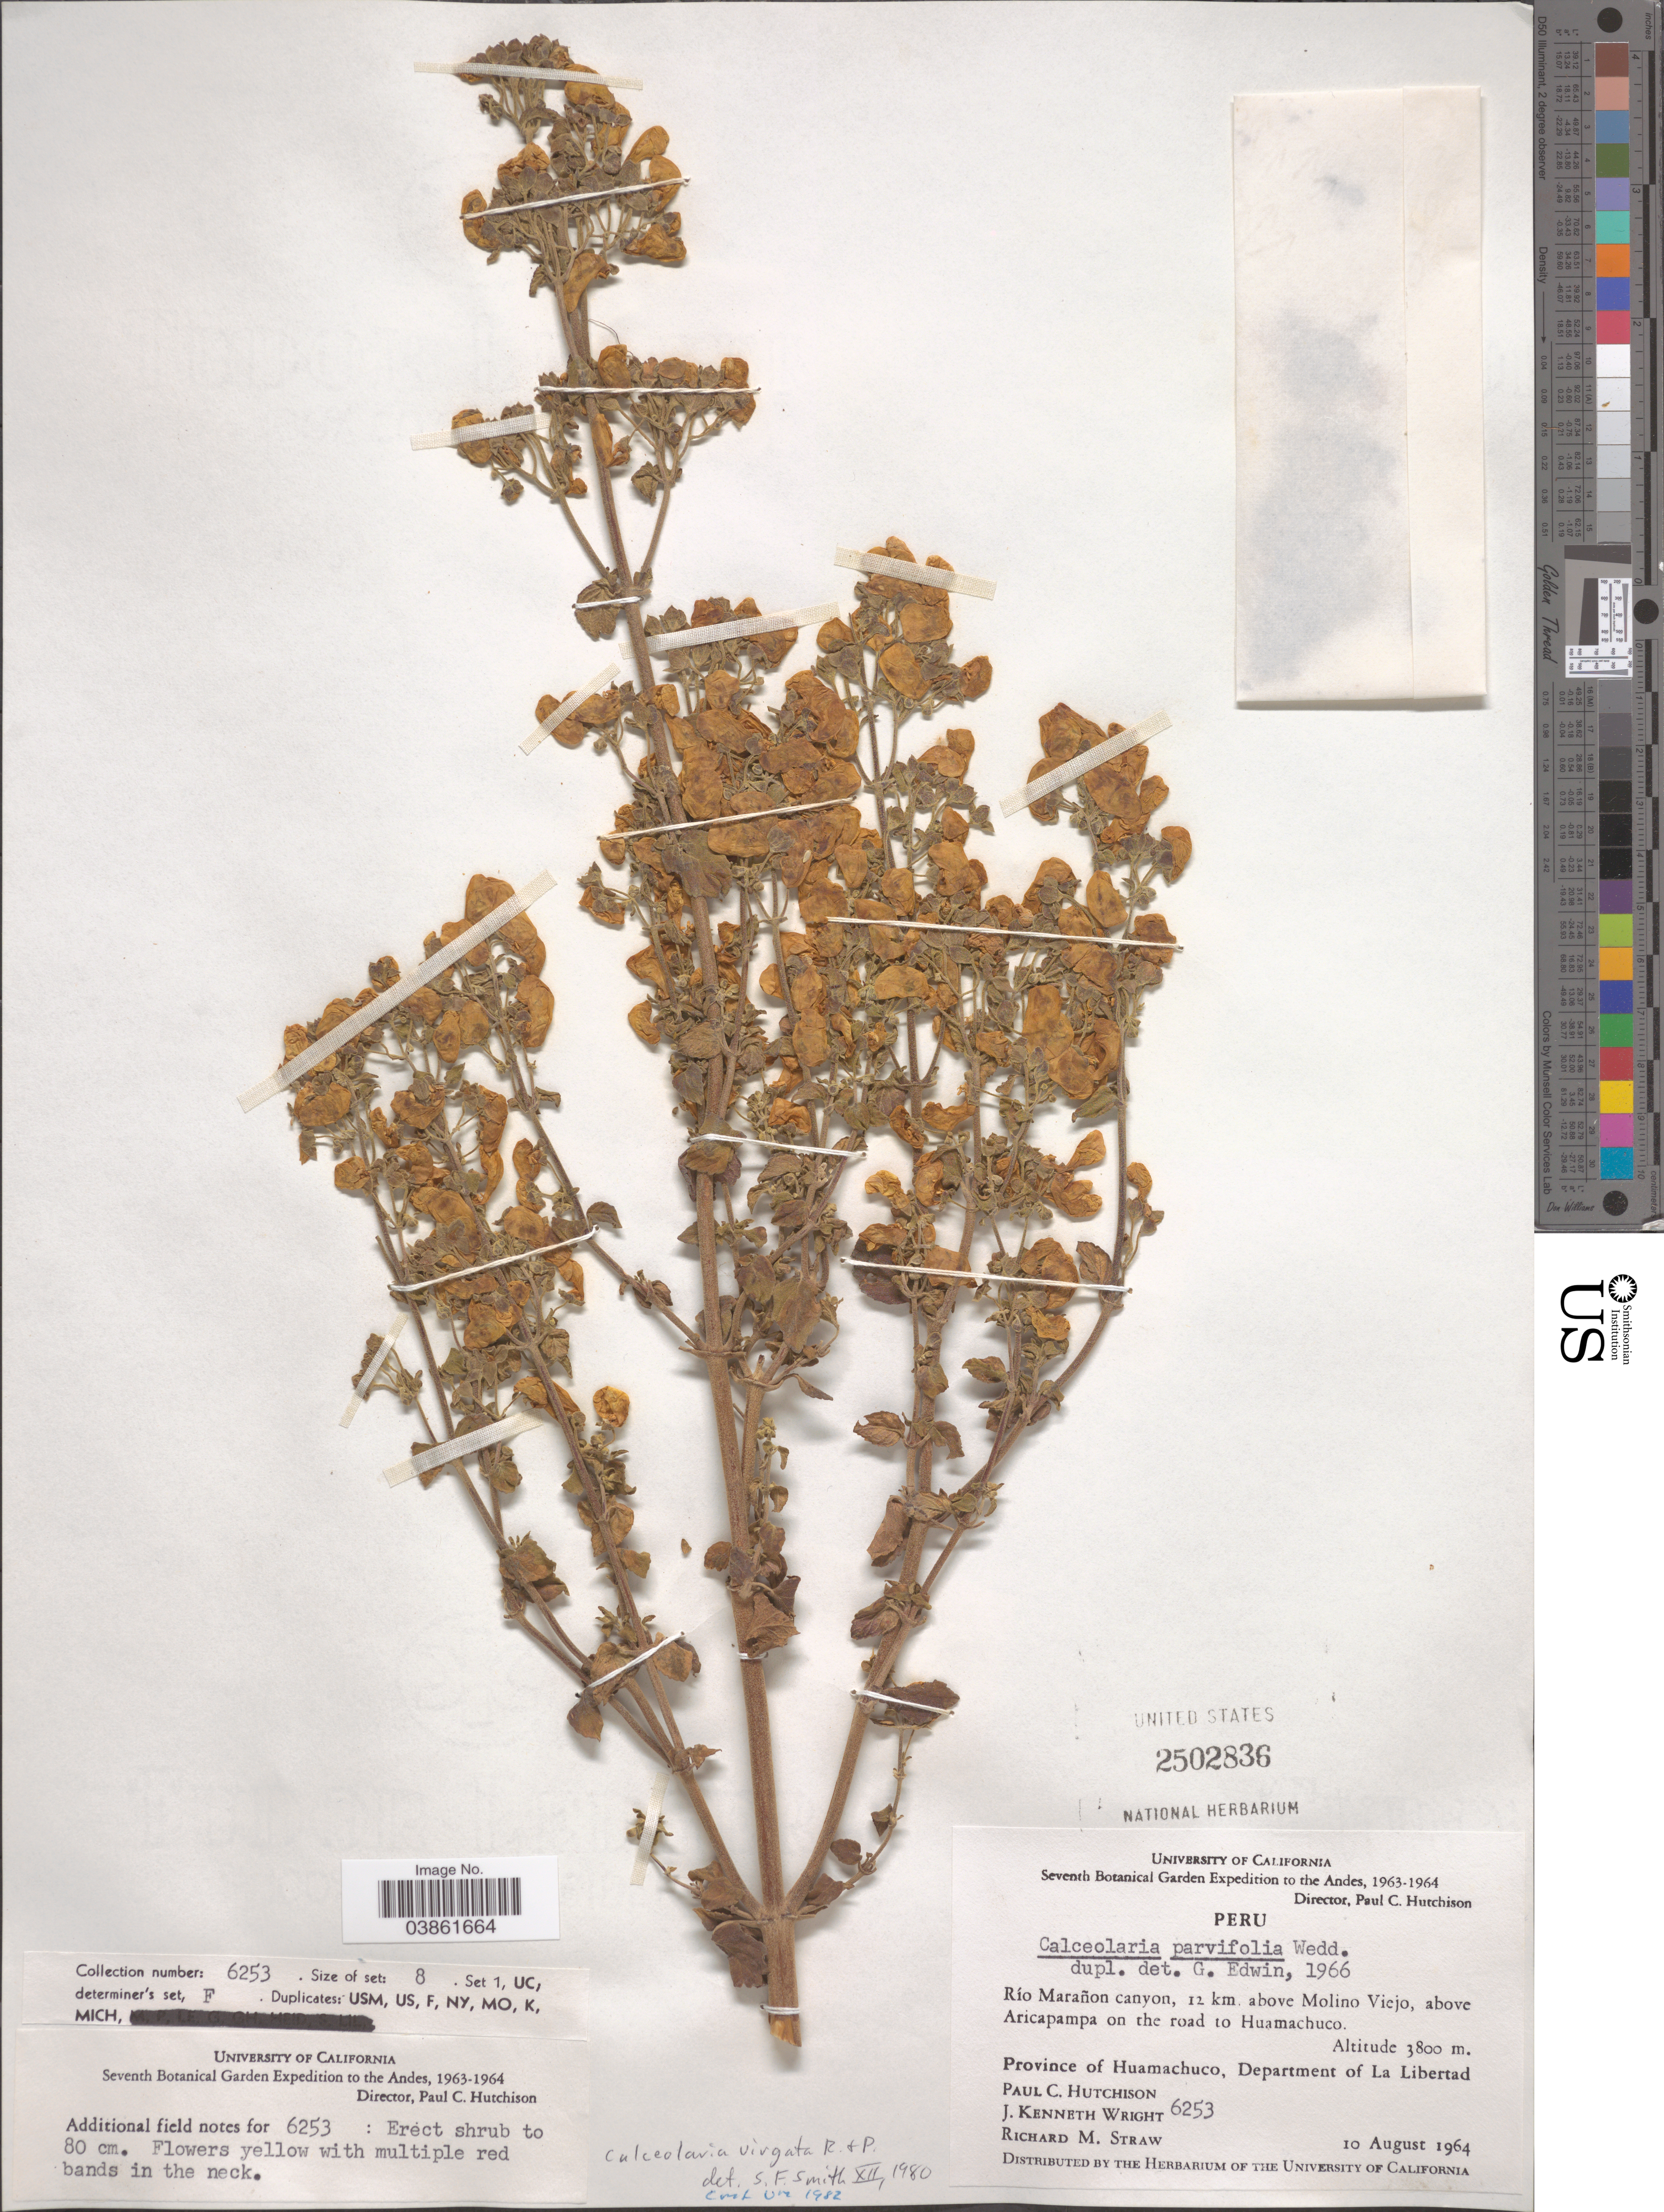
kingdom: Plantae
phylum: Tracheophyta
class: Magnoliopsida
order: Lamiales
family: Calceolariaceae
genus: Calceolaria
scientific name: Calceolaria virgata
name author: Ruiz & Pav.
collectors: P. C. Hutchison, J. K. Wright & R. M. Straw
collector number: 6253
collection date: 1964-08-10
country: Peru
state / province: La Libertad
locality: The Andes. Río Marañon canyon, 12 km. above Molino Viejo, above Aricapampa on the road to Huamachuco. Province of Huamachuco, Department of La Libertad.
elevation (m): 3800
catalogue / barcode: US 2502836